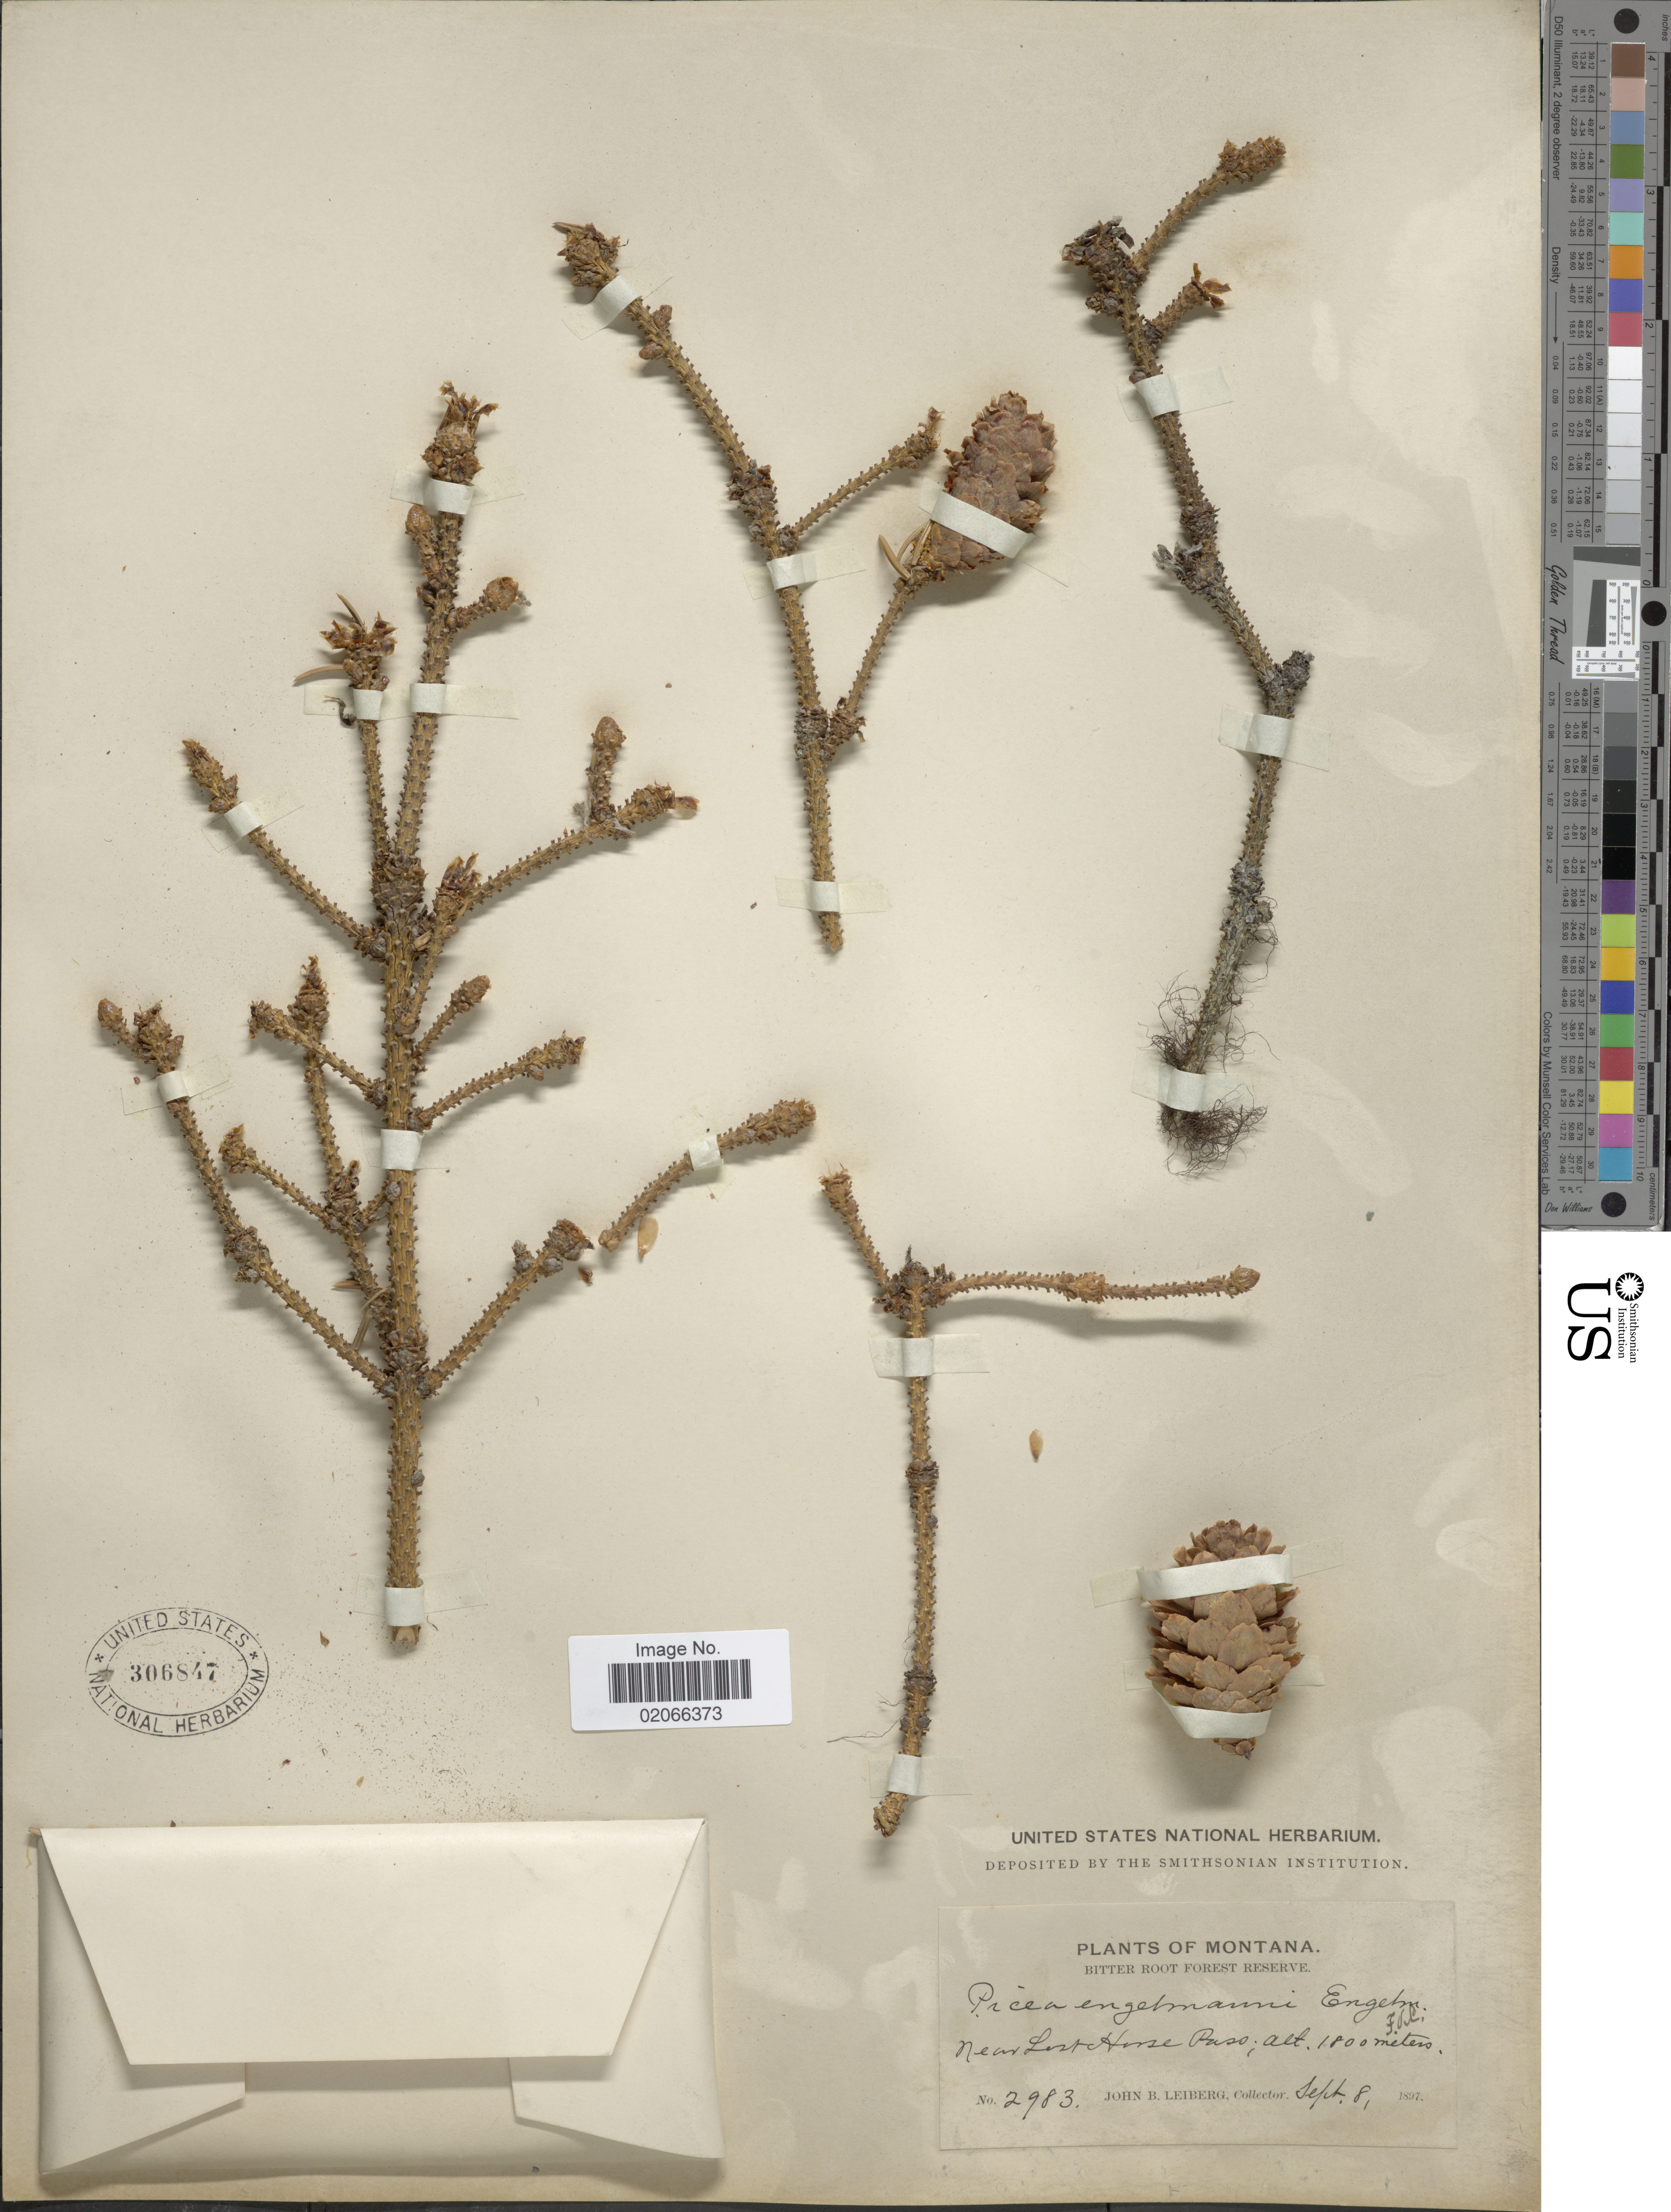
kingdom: Plantae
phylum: Tracheophyta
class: Pinopsida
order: Pinales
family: Pinaceae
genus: Picea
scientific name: Picea engelmannii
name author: Parry ex Engelm.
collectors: J. B. Leiberg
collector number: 2983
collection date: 1897-09-08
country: United States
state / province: Montana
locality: Near Lost Horse Pass, Bitter Root Forest Reserve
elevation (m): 1800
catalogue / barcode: US 306847